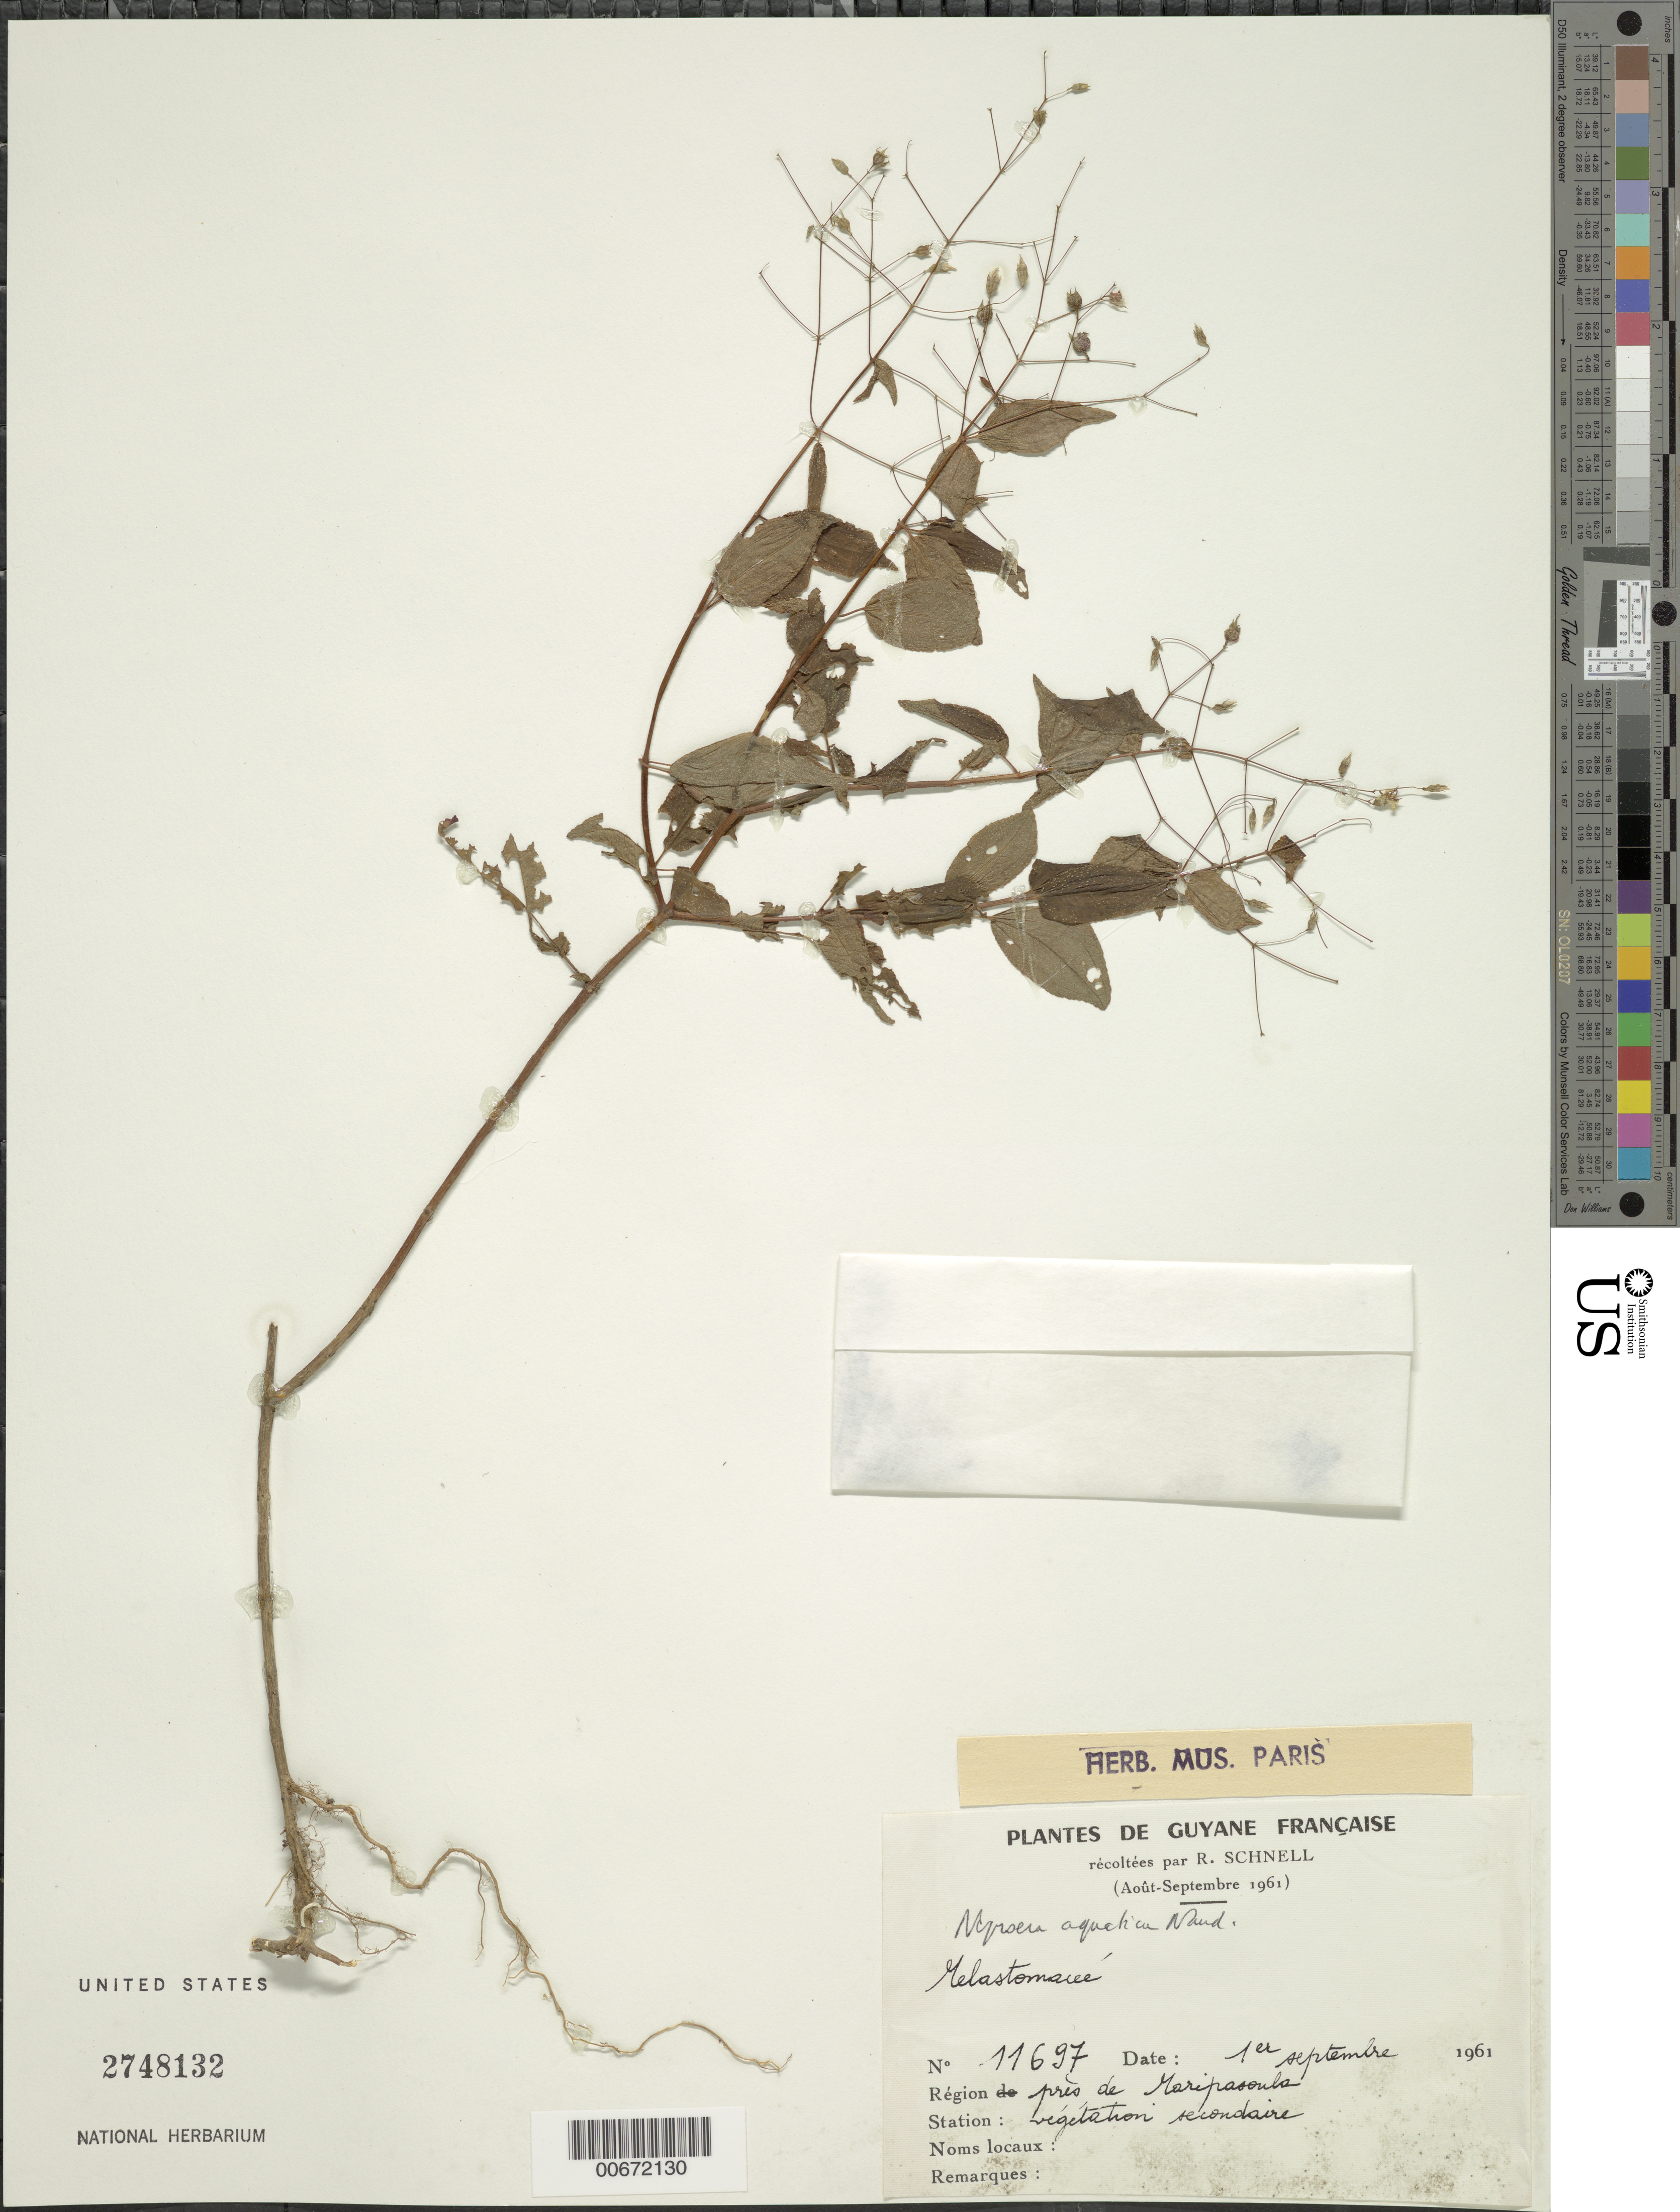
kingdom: Plantae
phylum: Tracheophyta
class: Magnoliopsida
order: Myrtales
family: Melastomataceae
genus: Nepsera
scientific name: Nepsera aquatica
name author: (Aubl.) Naudin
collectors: R. A. Schnell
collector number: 11697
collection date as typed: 1-Sep-61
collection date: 1961-09-01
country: French Guiana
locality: Maripasoula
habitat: Secondary vegetation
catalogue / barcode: US 2748132